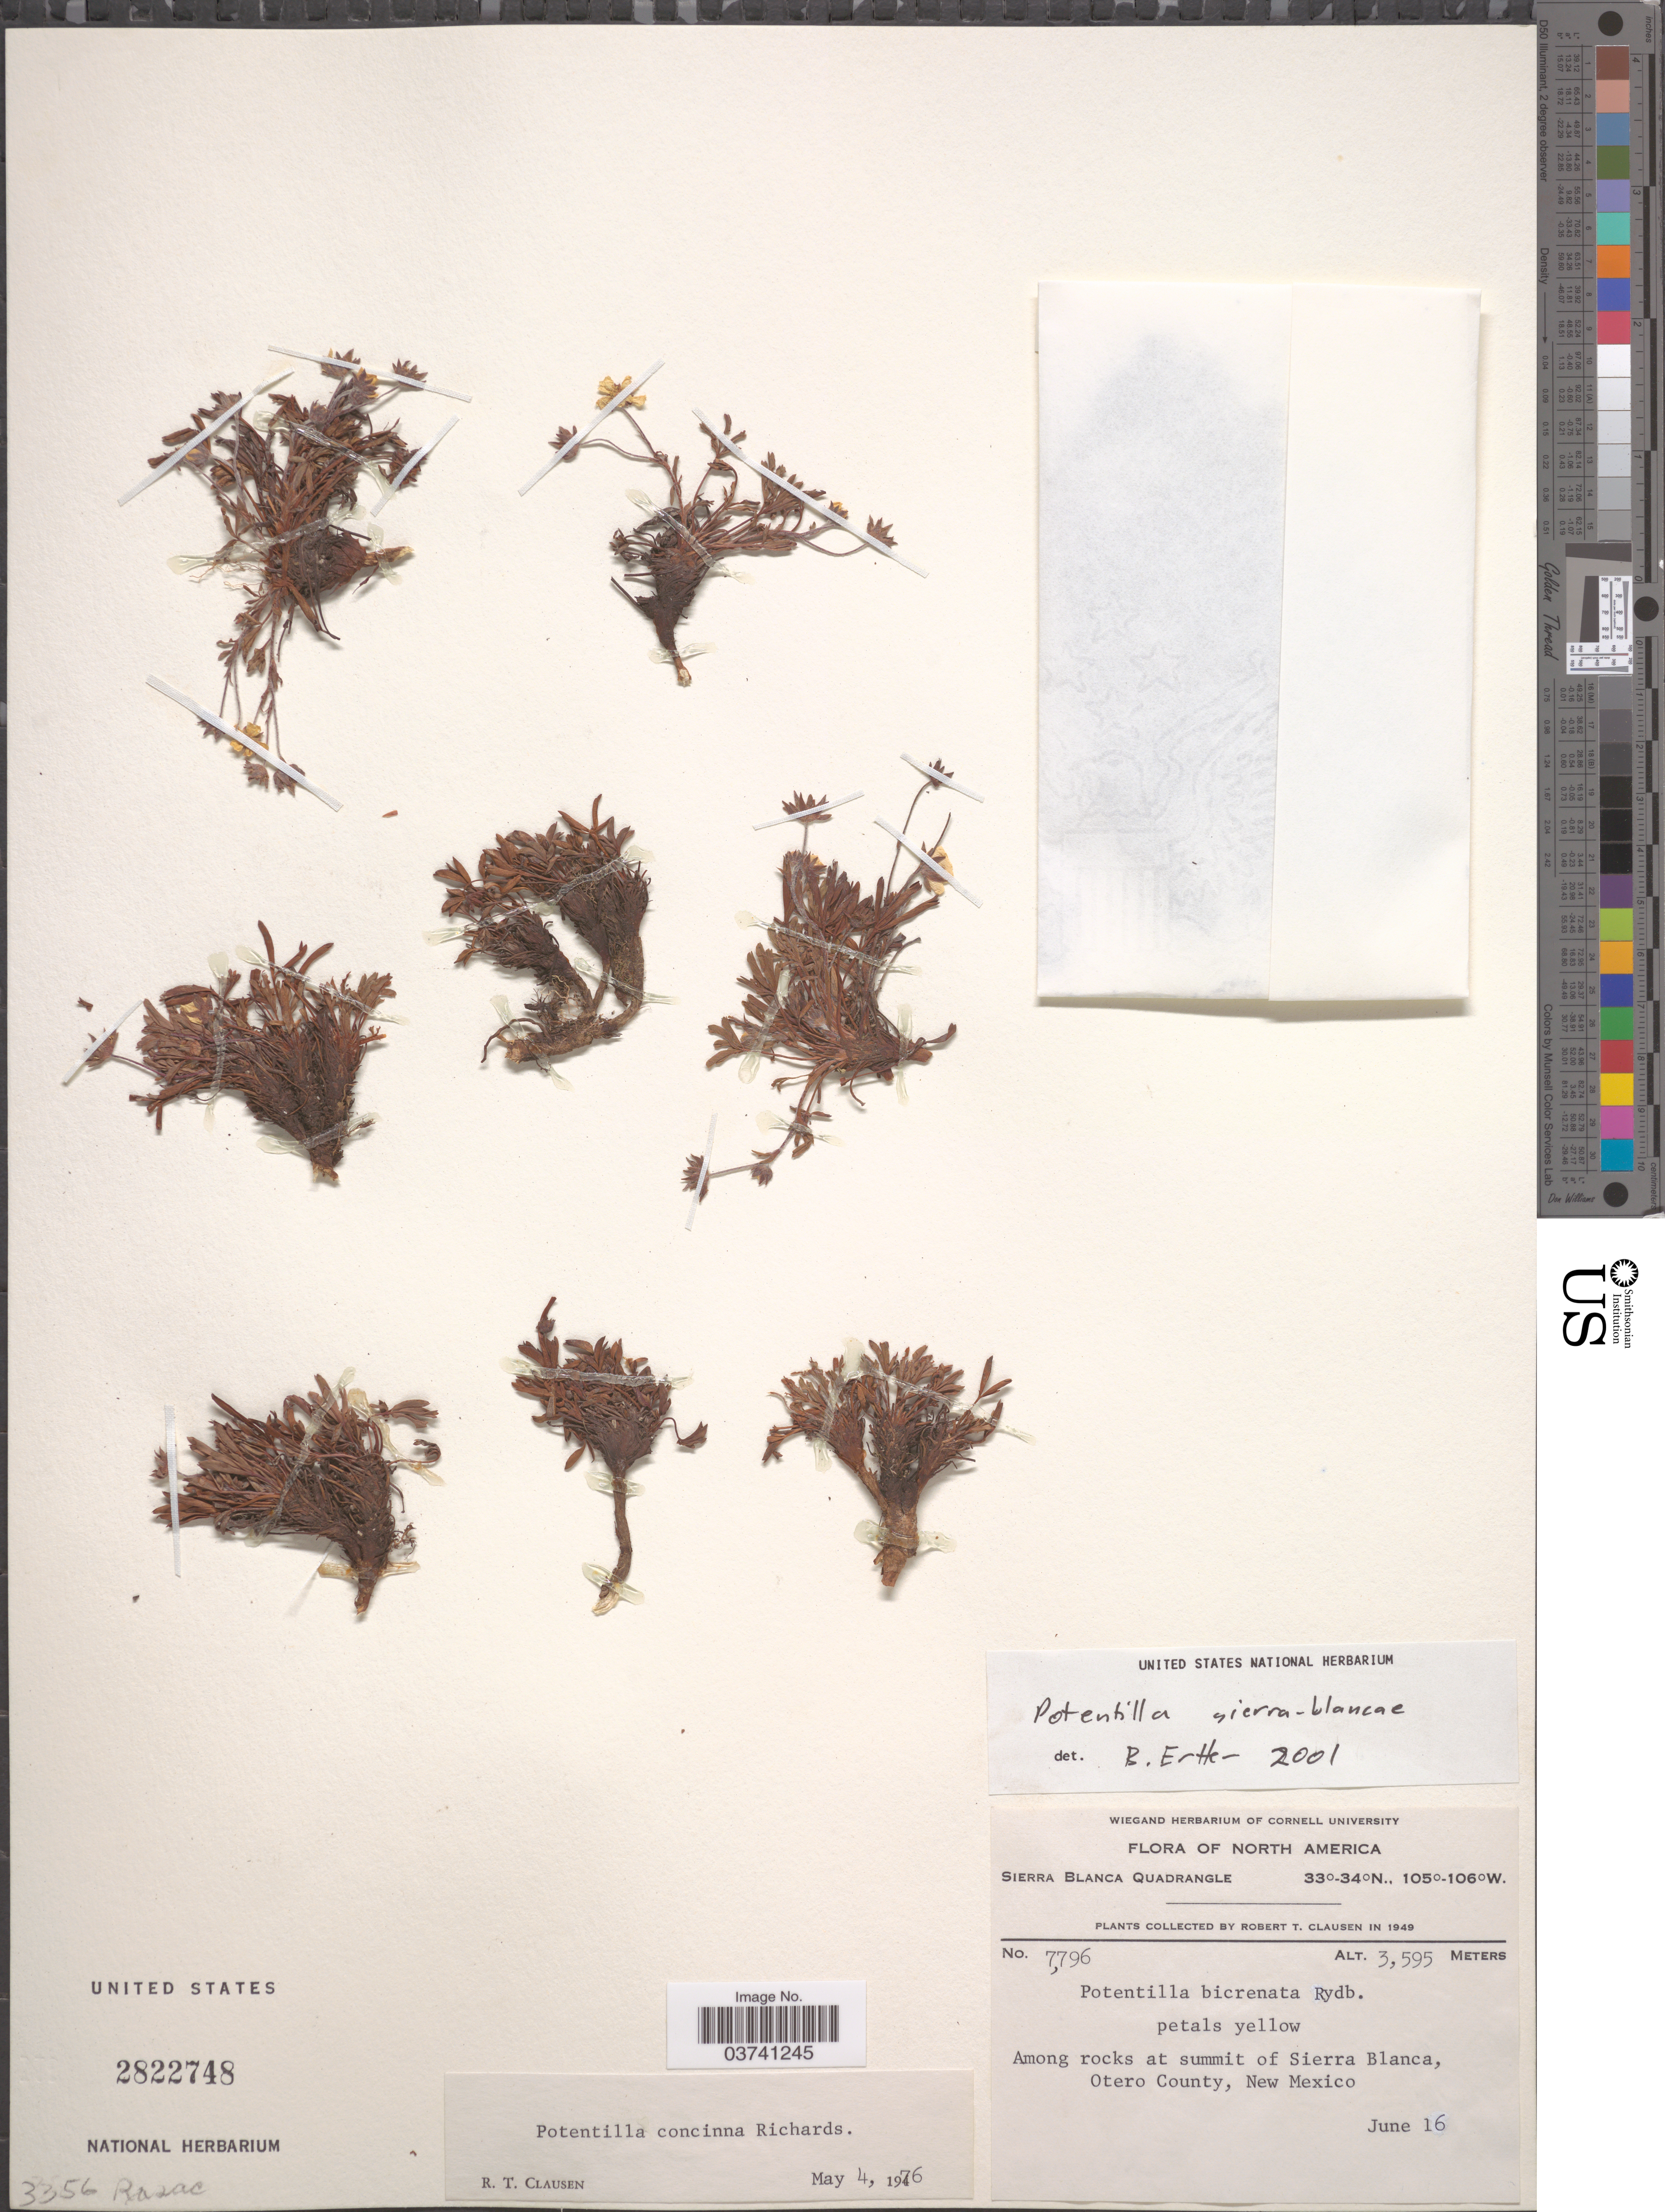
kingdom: Plantae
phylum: Tracheophyta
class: Magnoliopsida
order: Rosales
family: Rosaceae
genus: Potentilla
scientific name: Potentilla sierrae-blancae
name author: Wooton & Rydb.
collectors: R. T. Clausen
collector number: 7796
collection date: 1949-06-16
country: United States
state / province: New Mexico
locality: Sierra Blanca Quadrangle. Among rocks at summit of Sierra Blanca, Otero County.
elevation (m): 3595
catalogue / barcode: US 2822748